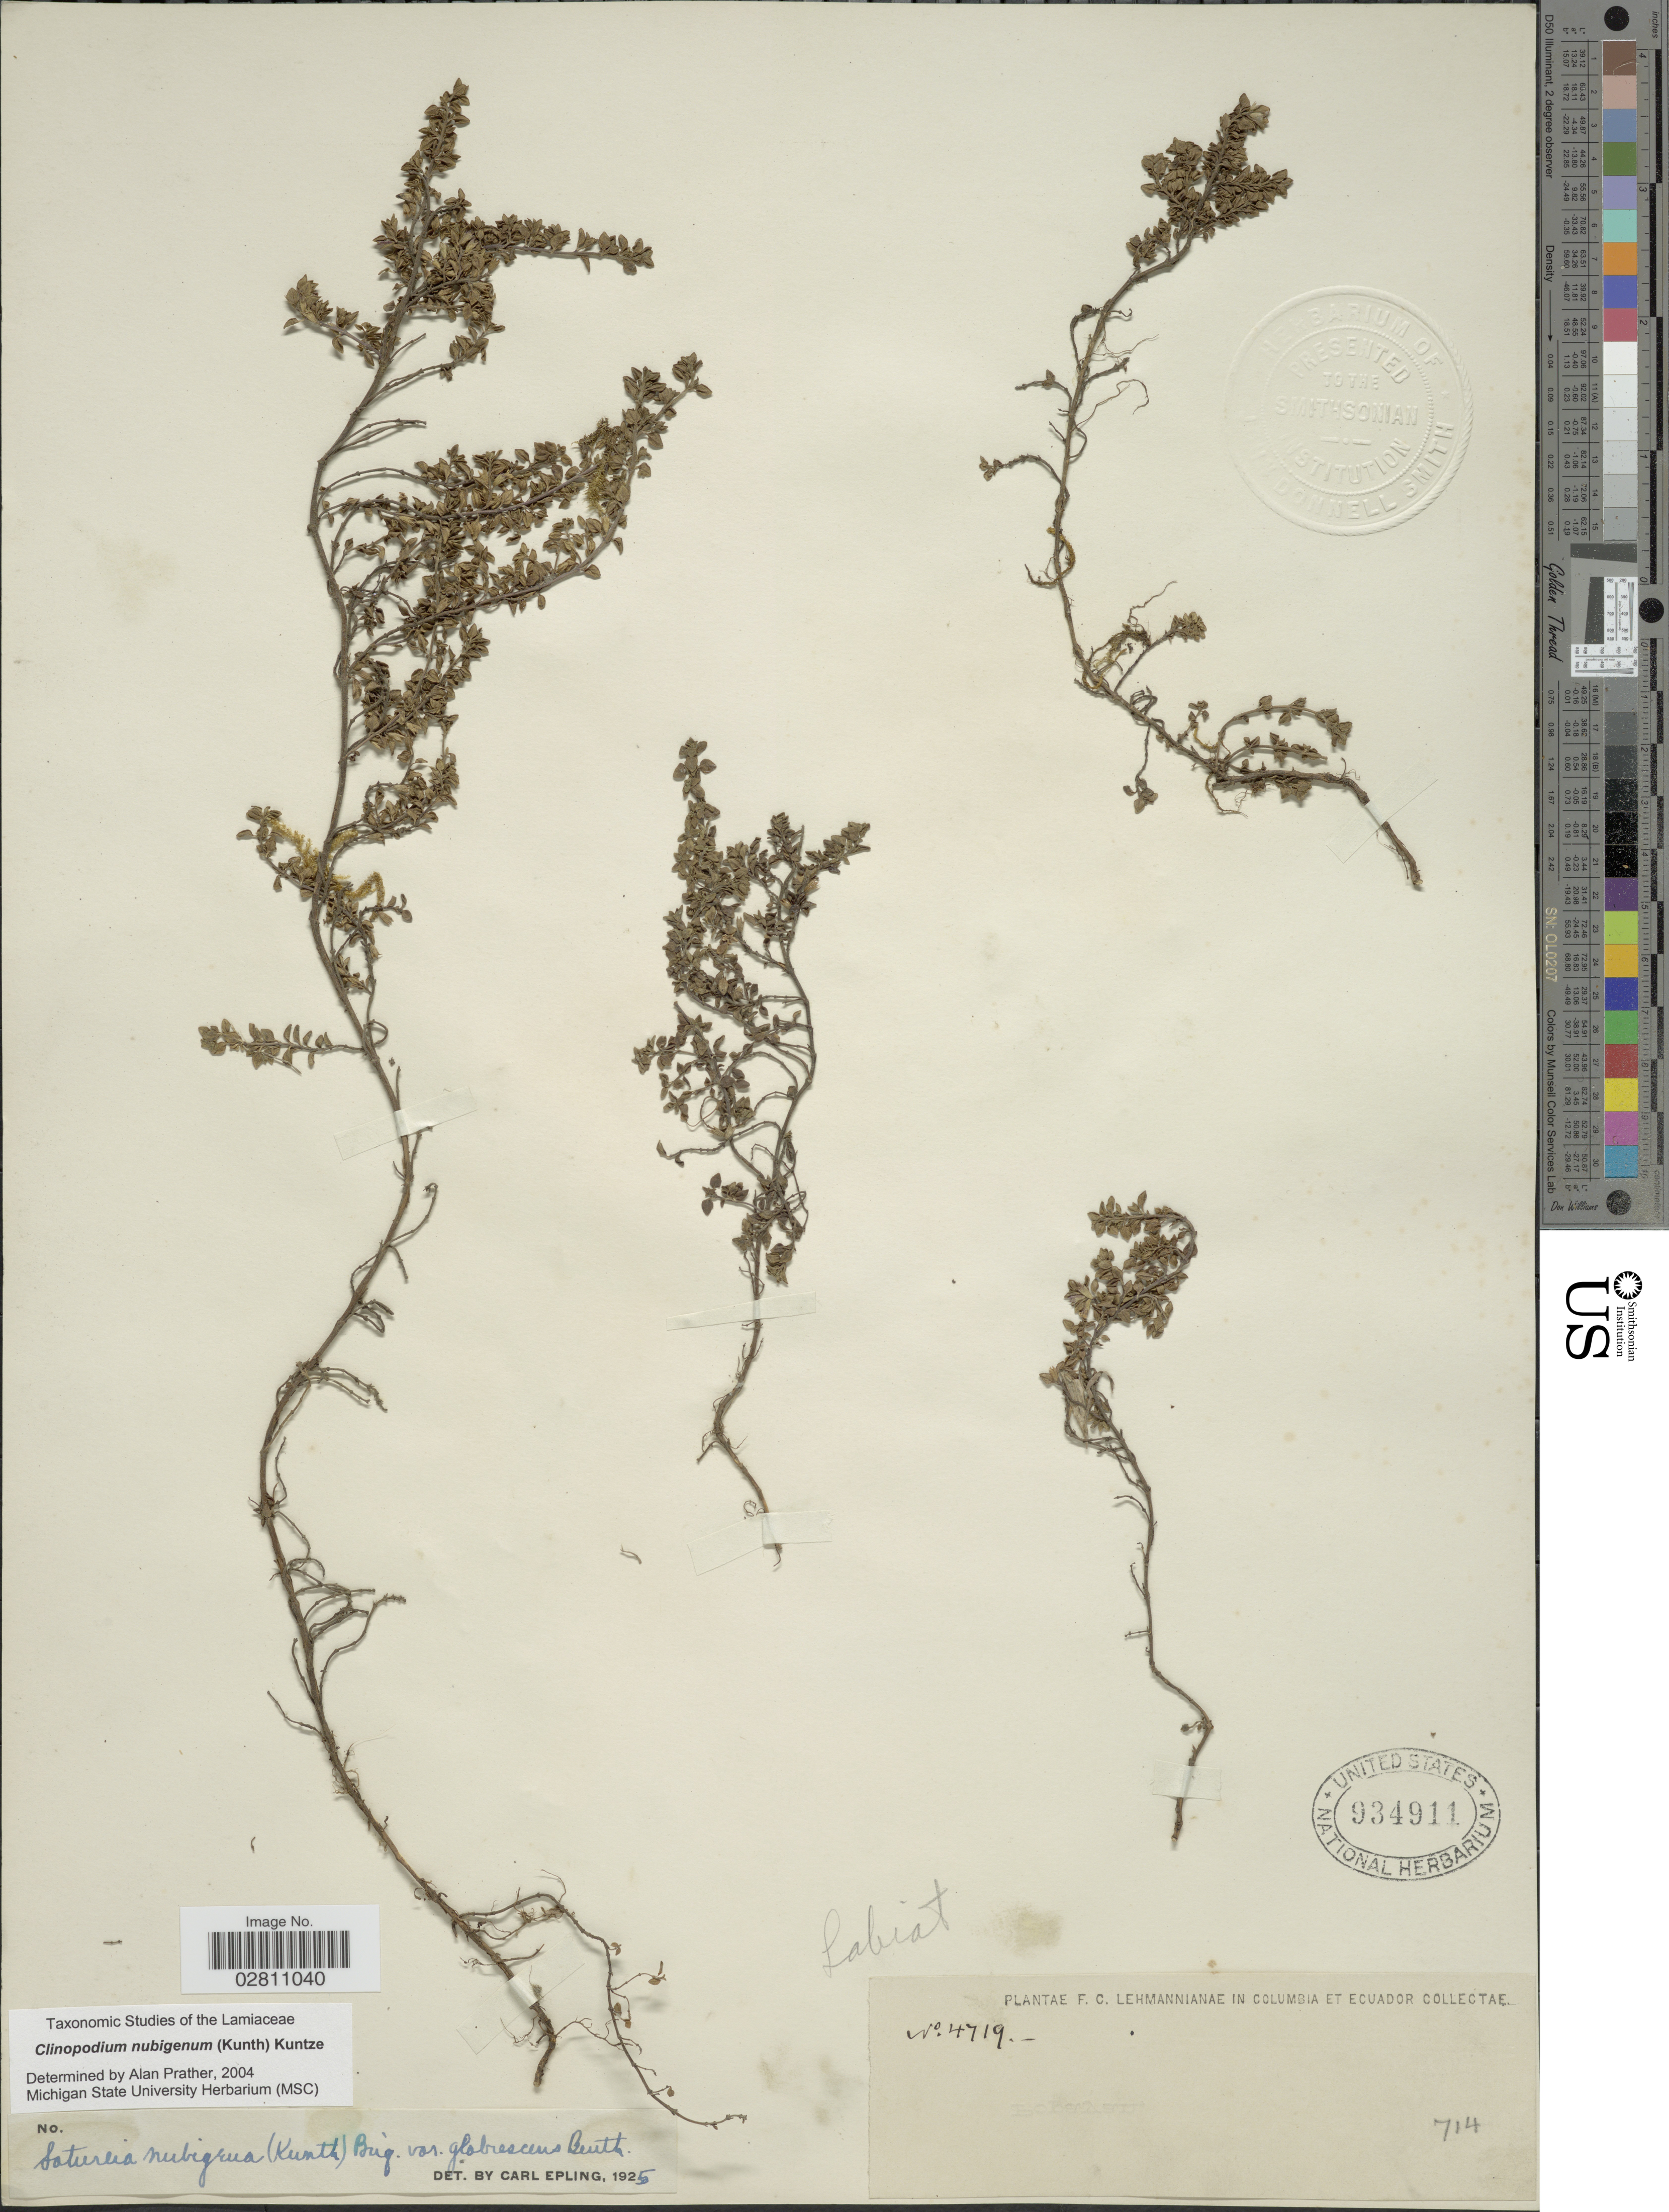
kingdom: Plantae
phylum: Tracheophyta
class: Magnoliopsida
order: Lamiales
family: Lamiaceae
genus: Clinopodium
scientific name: Clinopodium nubigenum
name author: (Kunth) Kuntze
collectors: F. C. Lehmann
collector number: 4719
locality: Columbia et Ecuador.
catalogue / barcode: US 934911